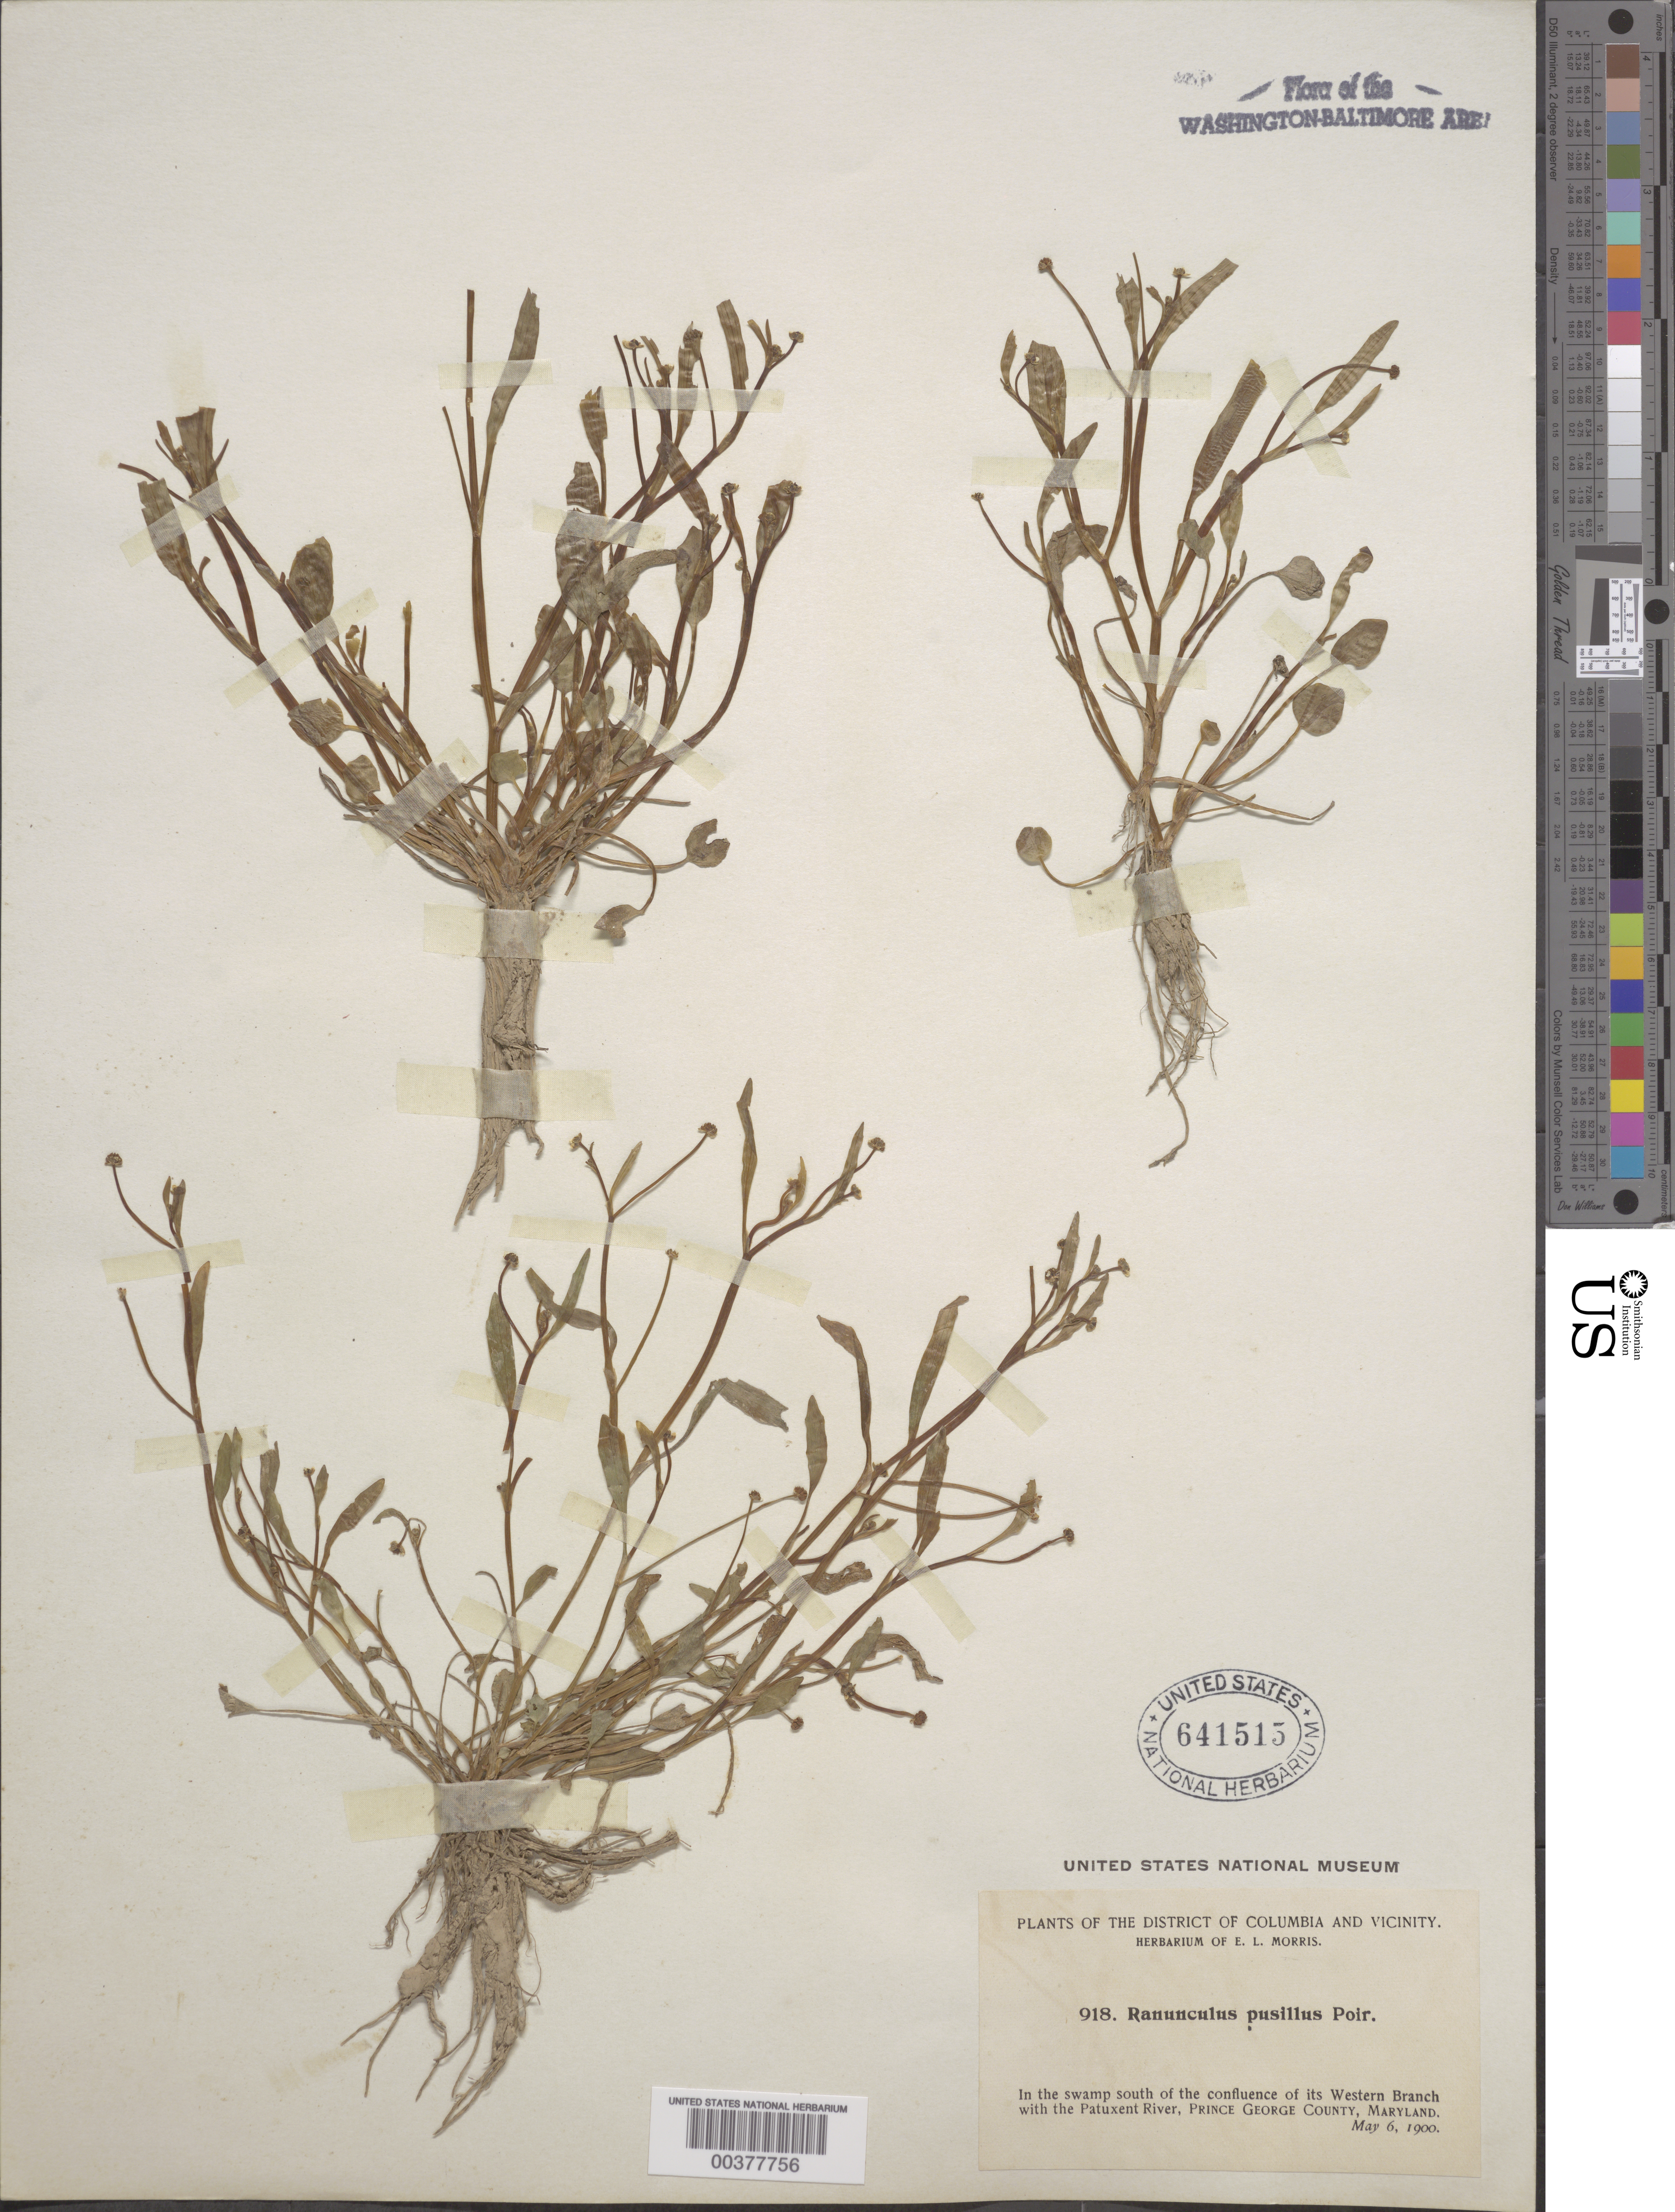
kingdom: Plantae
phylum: Tracheophyta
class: Magnoliopsida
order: Ranunculales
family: Ranunculaceae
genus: Ranunculus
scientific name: Ranunculus pusillus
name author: Poir.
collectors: E. L. Morris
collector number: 918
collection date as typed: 06 May 1900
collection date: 1900-05-06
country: United States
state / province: Maryland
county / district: Prince George's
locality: Western Branch confluence with the Patuxent River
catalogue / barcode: US 641515